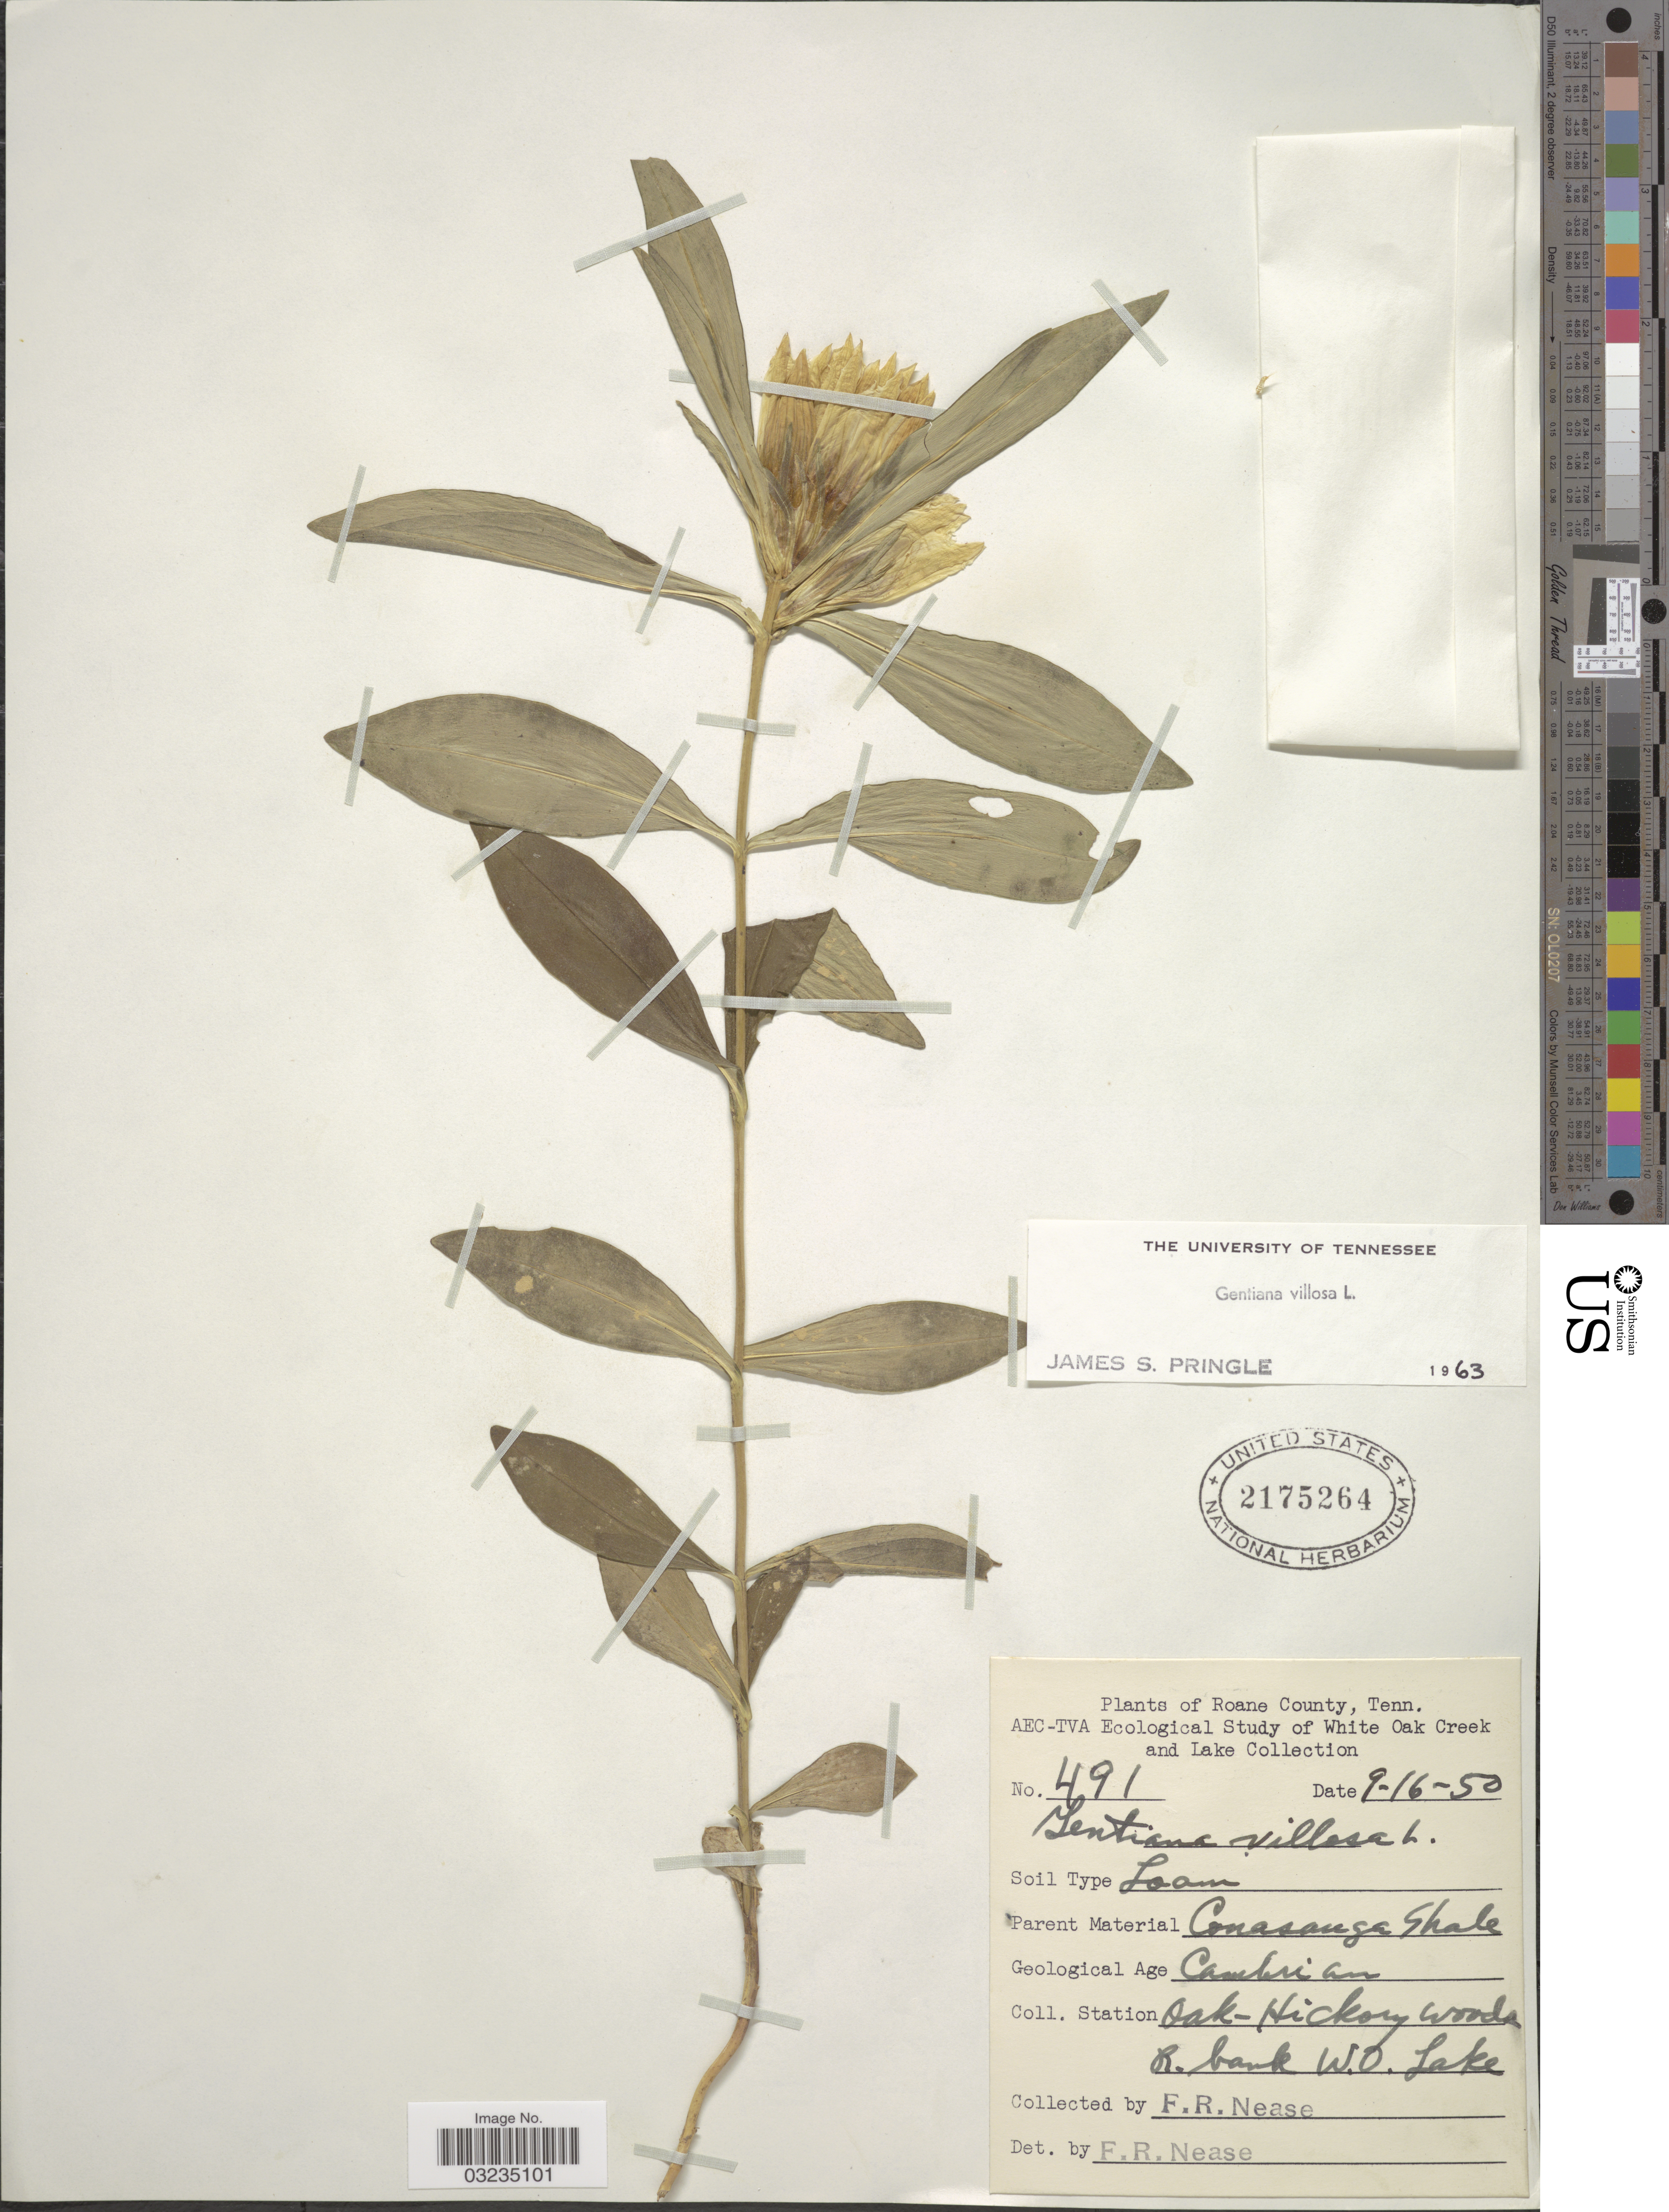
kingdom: Plantae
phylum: Tracheophyta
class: Magnoliopsida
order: Gentianales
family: Gentianaceae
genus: Gentiana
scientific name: Gentiana villosa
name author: L.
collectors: F. Nease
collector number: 491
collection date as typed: Transcribed d/m/y: 16/9/50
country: United States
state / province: Tennessee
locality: Roane County, Tenn. White Oak Creek. Oak-Hickory woods R. bank W. O. Lake.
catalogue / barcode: US 2175264